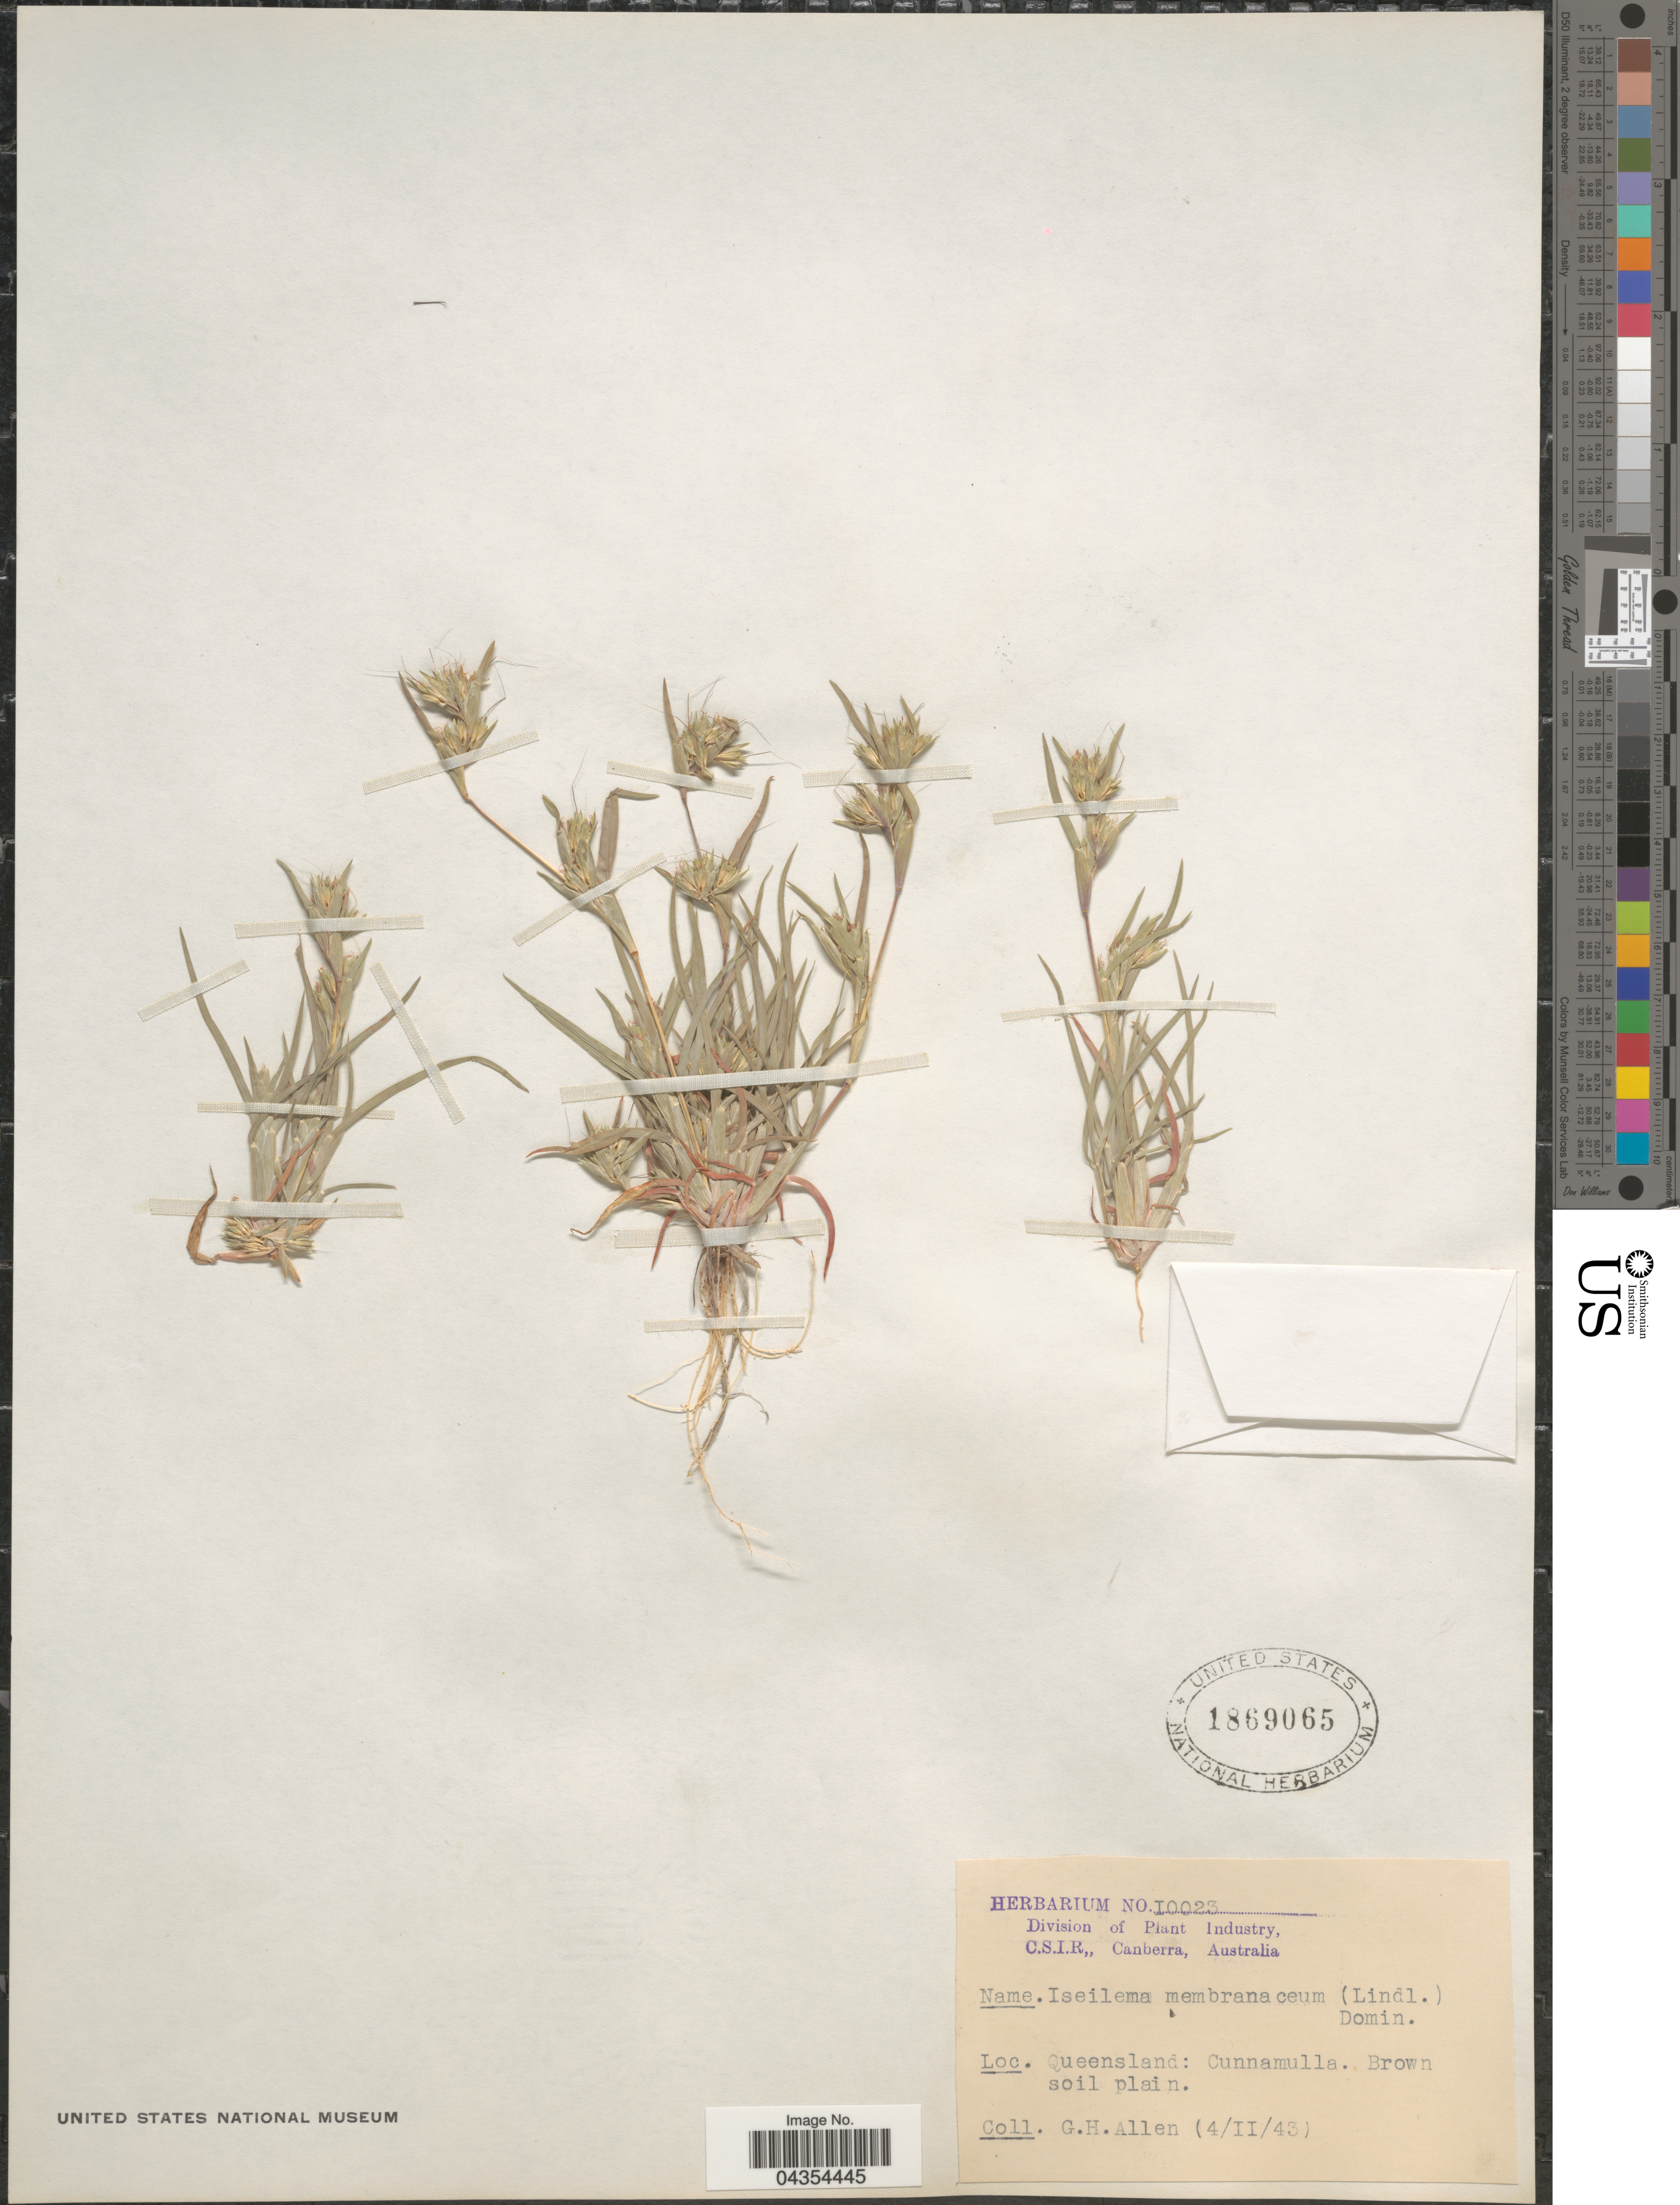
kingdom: Plantae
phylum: Tracheophyta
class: Liliopsida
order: Poales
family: Poaceae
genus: Iseilema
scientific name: Iseilema membranaceum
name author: (Lindl.) Domin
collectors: G. Allen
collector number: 10023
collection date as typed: Transcribed d/m/y: 4/2/43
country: Australia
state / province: Queensland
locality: Cunnamulla.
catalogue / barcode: US 1869065